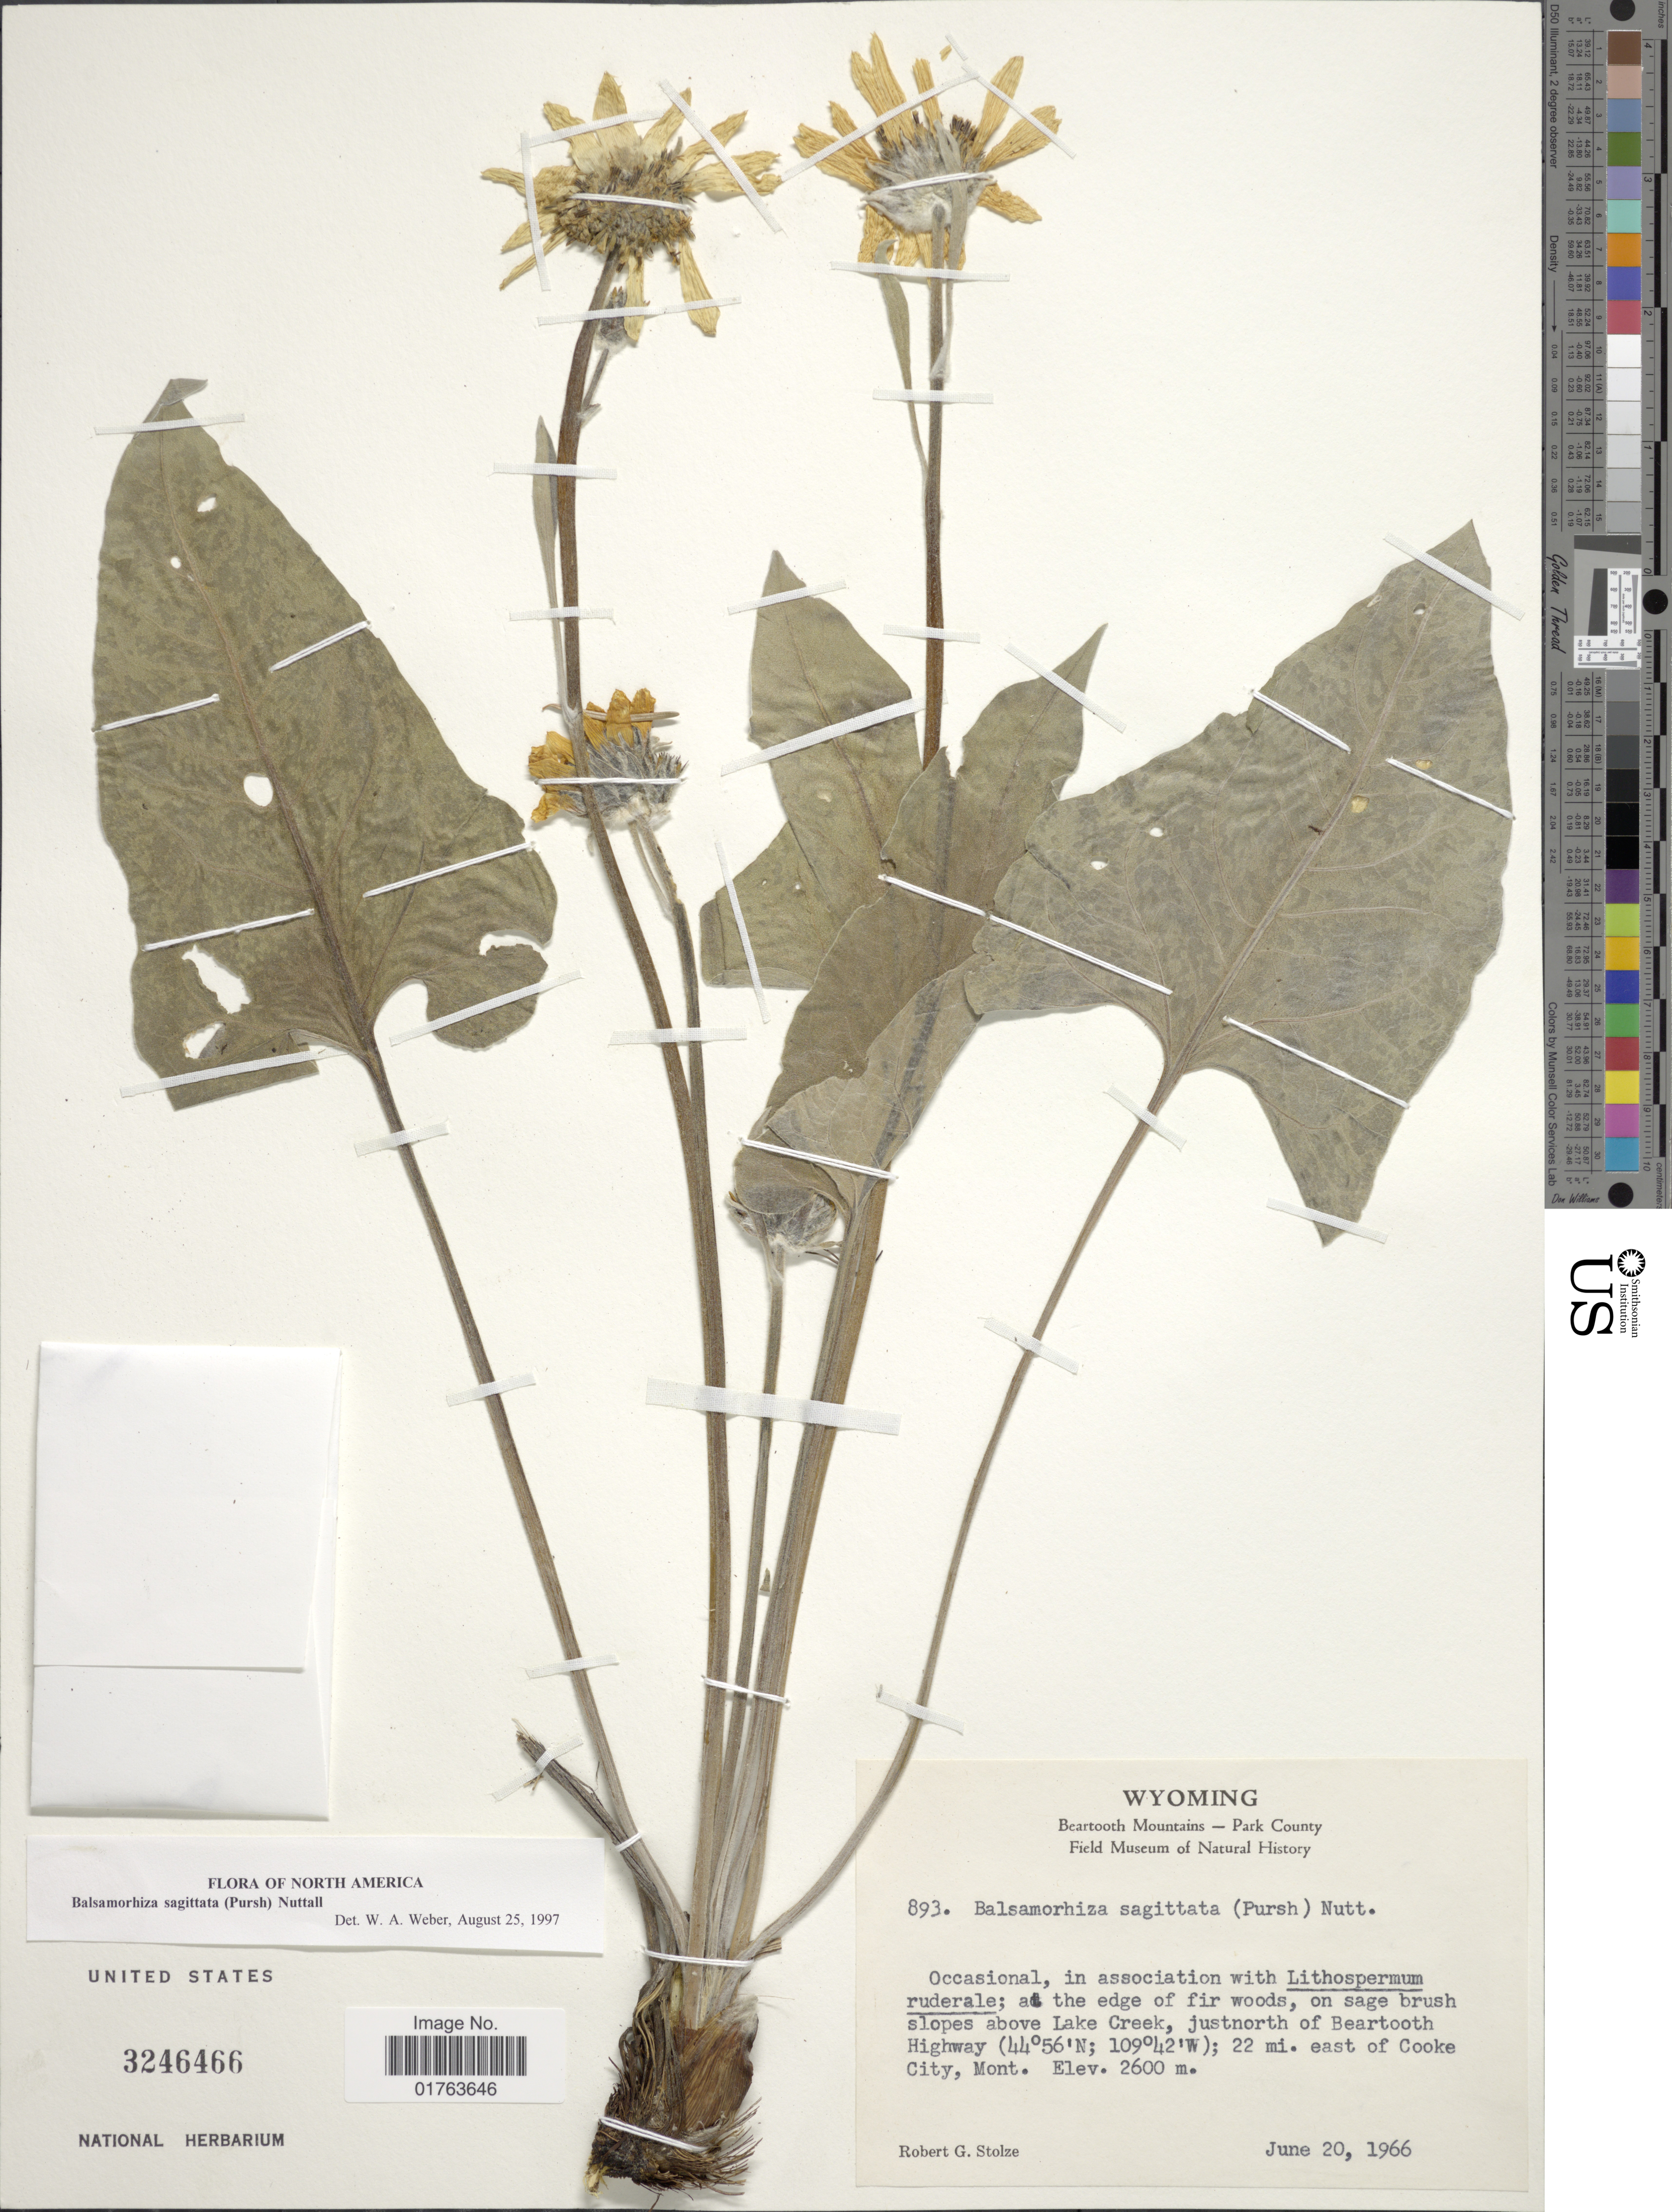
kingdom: Plantae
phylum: Tracheophyta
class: Magnoliopsida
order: Asterales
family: Asteraceae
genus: Balsamorhiza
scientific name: Balsamorhiza sagittata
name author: (Pursh) Nutt.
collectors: R. G. Stolze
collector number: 893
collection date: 1966-06-20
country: United States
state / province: Wyoming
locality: Beartooth Mountains, Park County, At the edge of fir woods, in sage brush slopes above Lake Creek, just north, just north of Beartooth Highway; 22 mi. east of Cooke City, Mont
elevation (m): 2600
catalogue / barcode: US 3246466